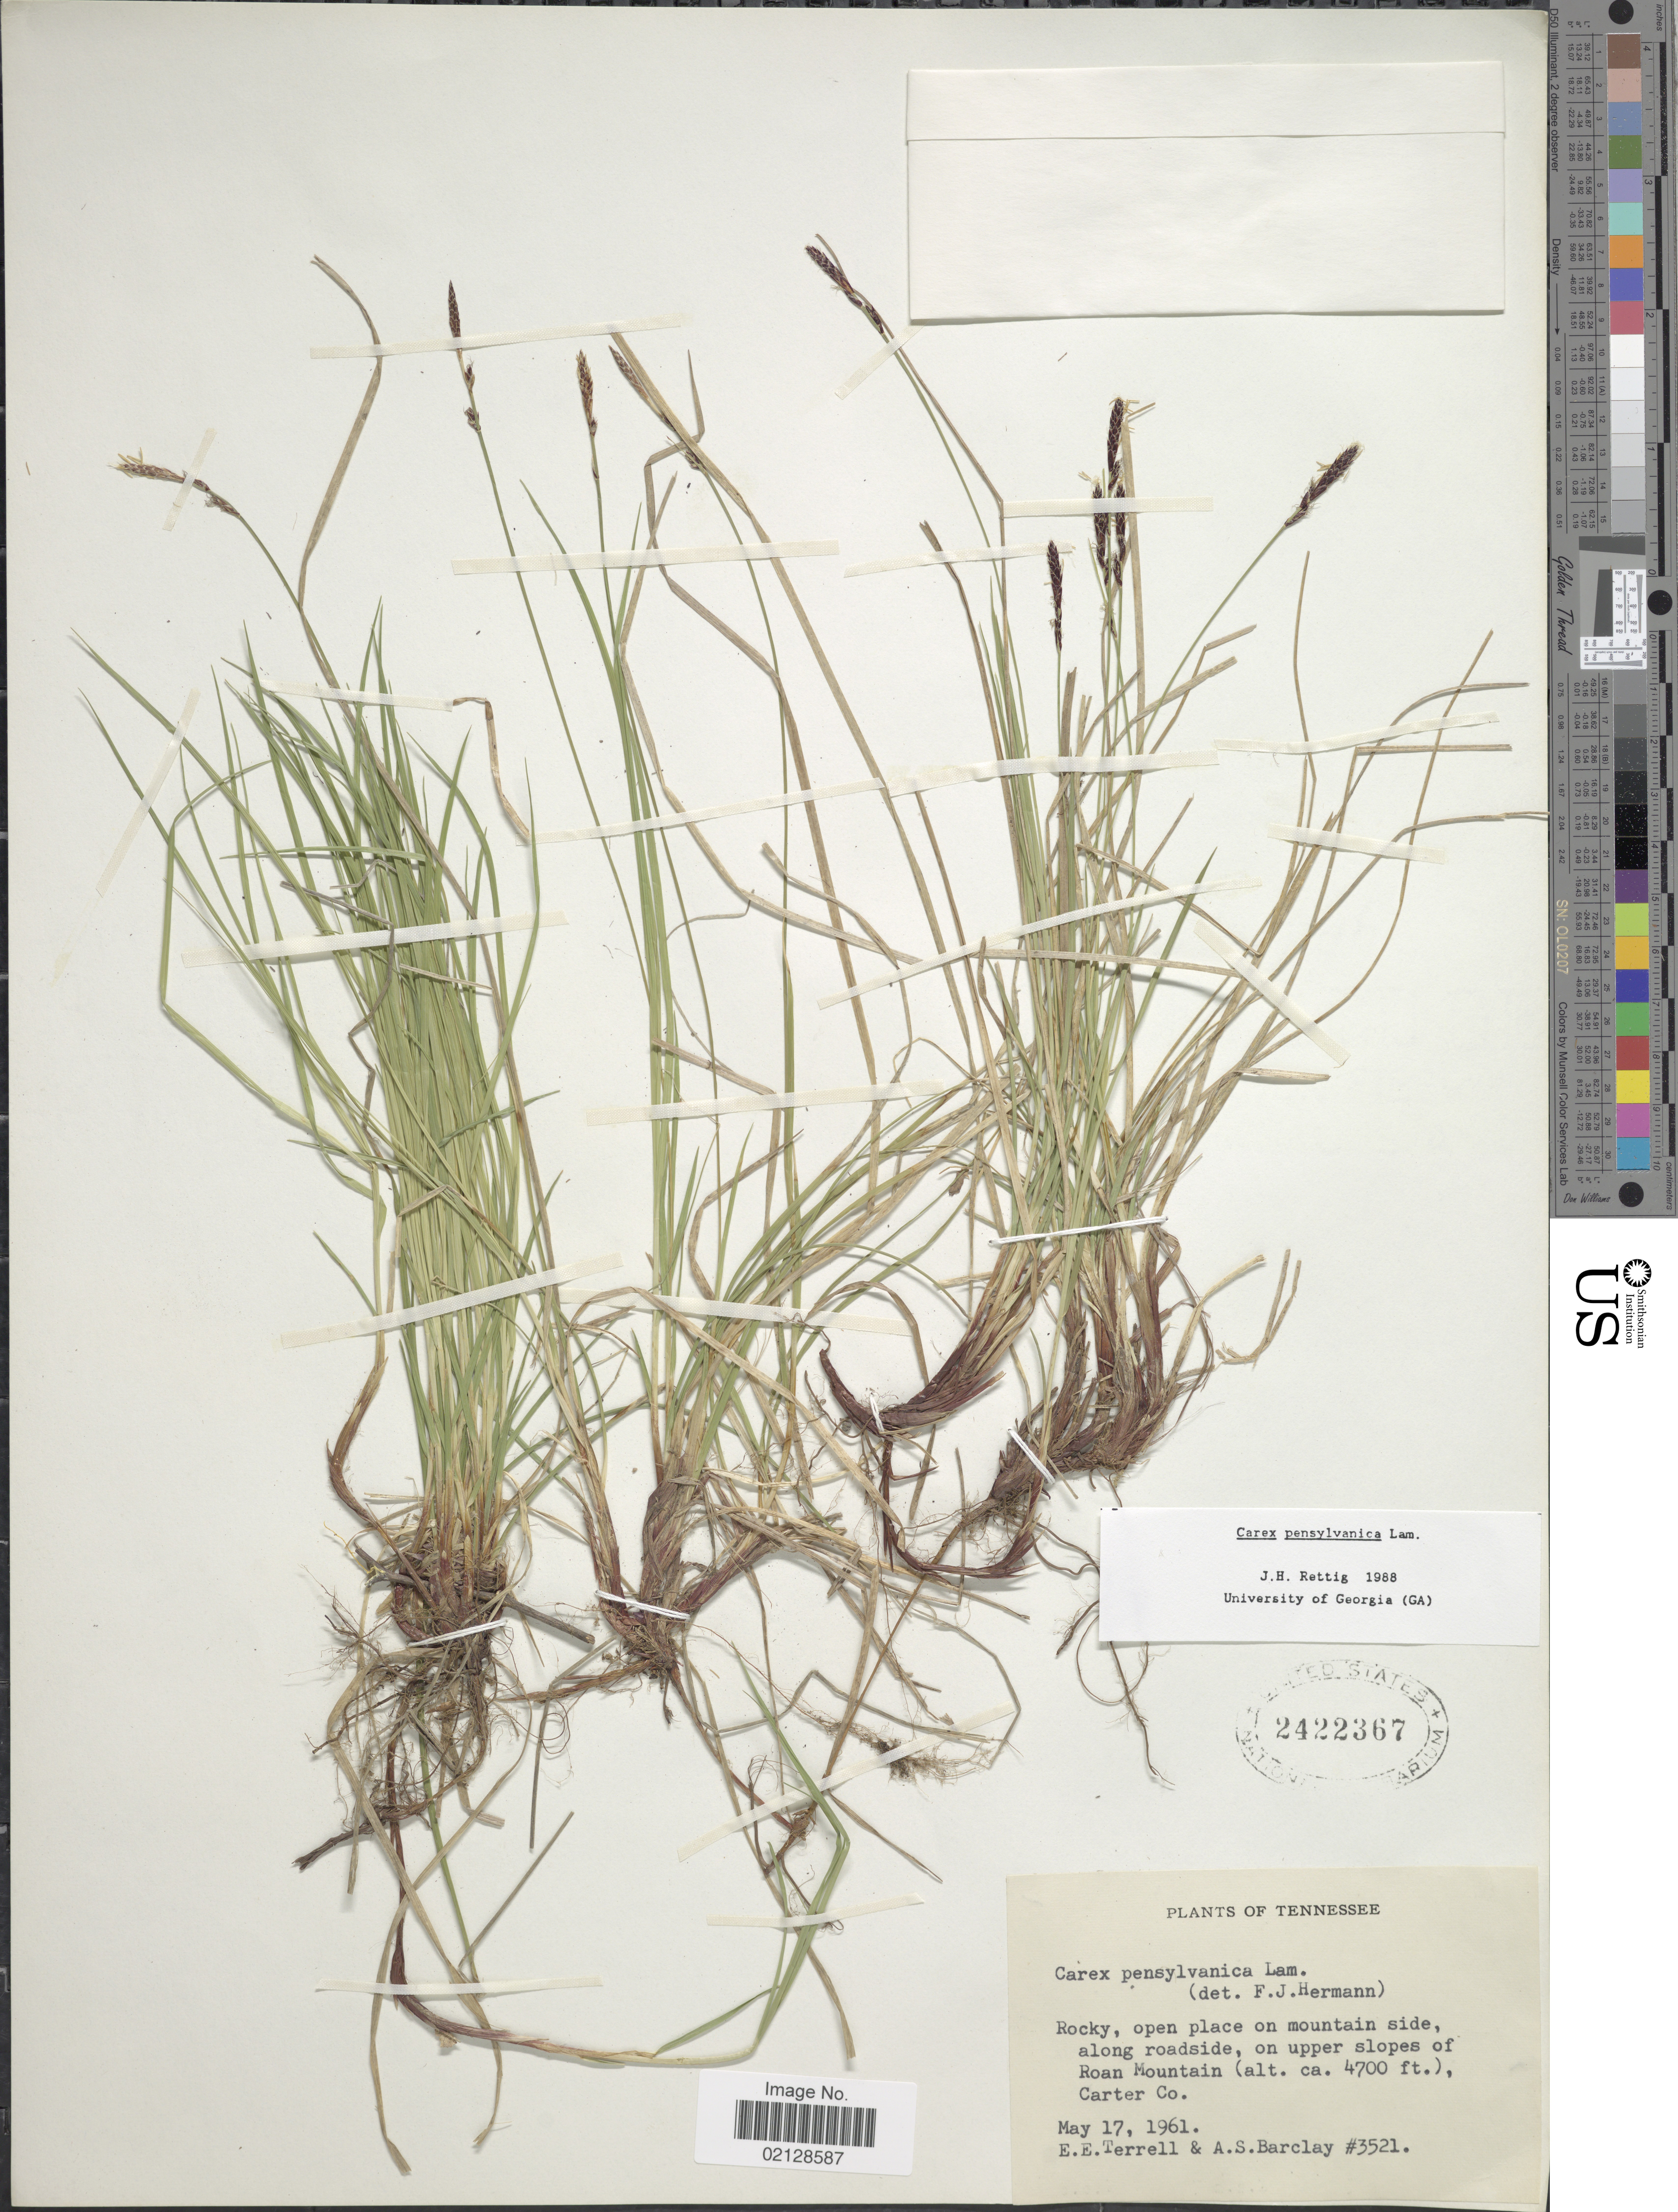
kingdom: Plantae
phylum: Tracheophyta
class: Liliopsida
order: Poales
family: Cyperaceae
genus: Carex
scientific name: Carex pensylvanica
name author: Lam.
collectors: E. E. Terrell & A. S. Barclay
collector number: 3521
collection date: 1961-05-17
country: United States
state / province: Tennessee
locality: Rocky, open place on mountain side, along roadside, on upper slopes of Roan Mountain, Carter Co.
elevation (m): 1433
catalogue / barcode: US 2422367